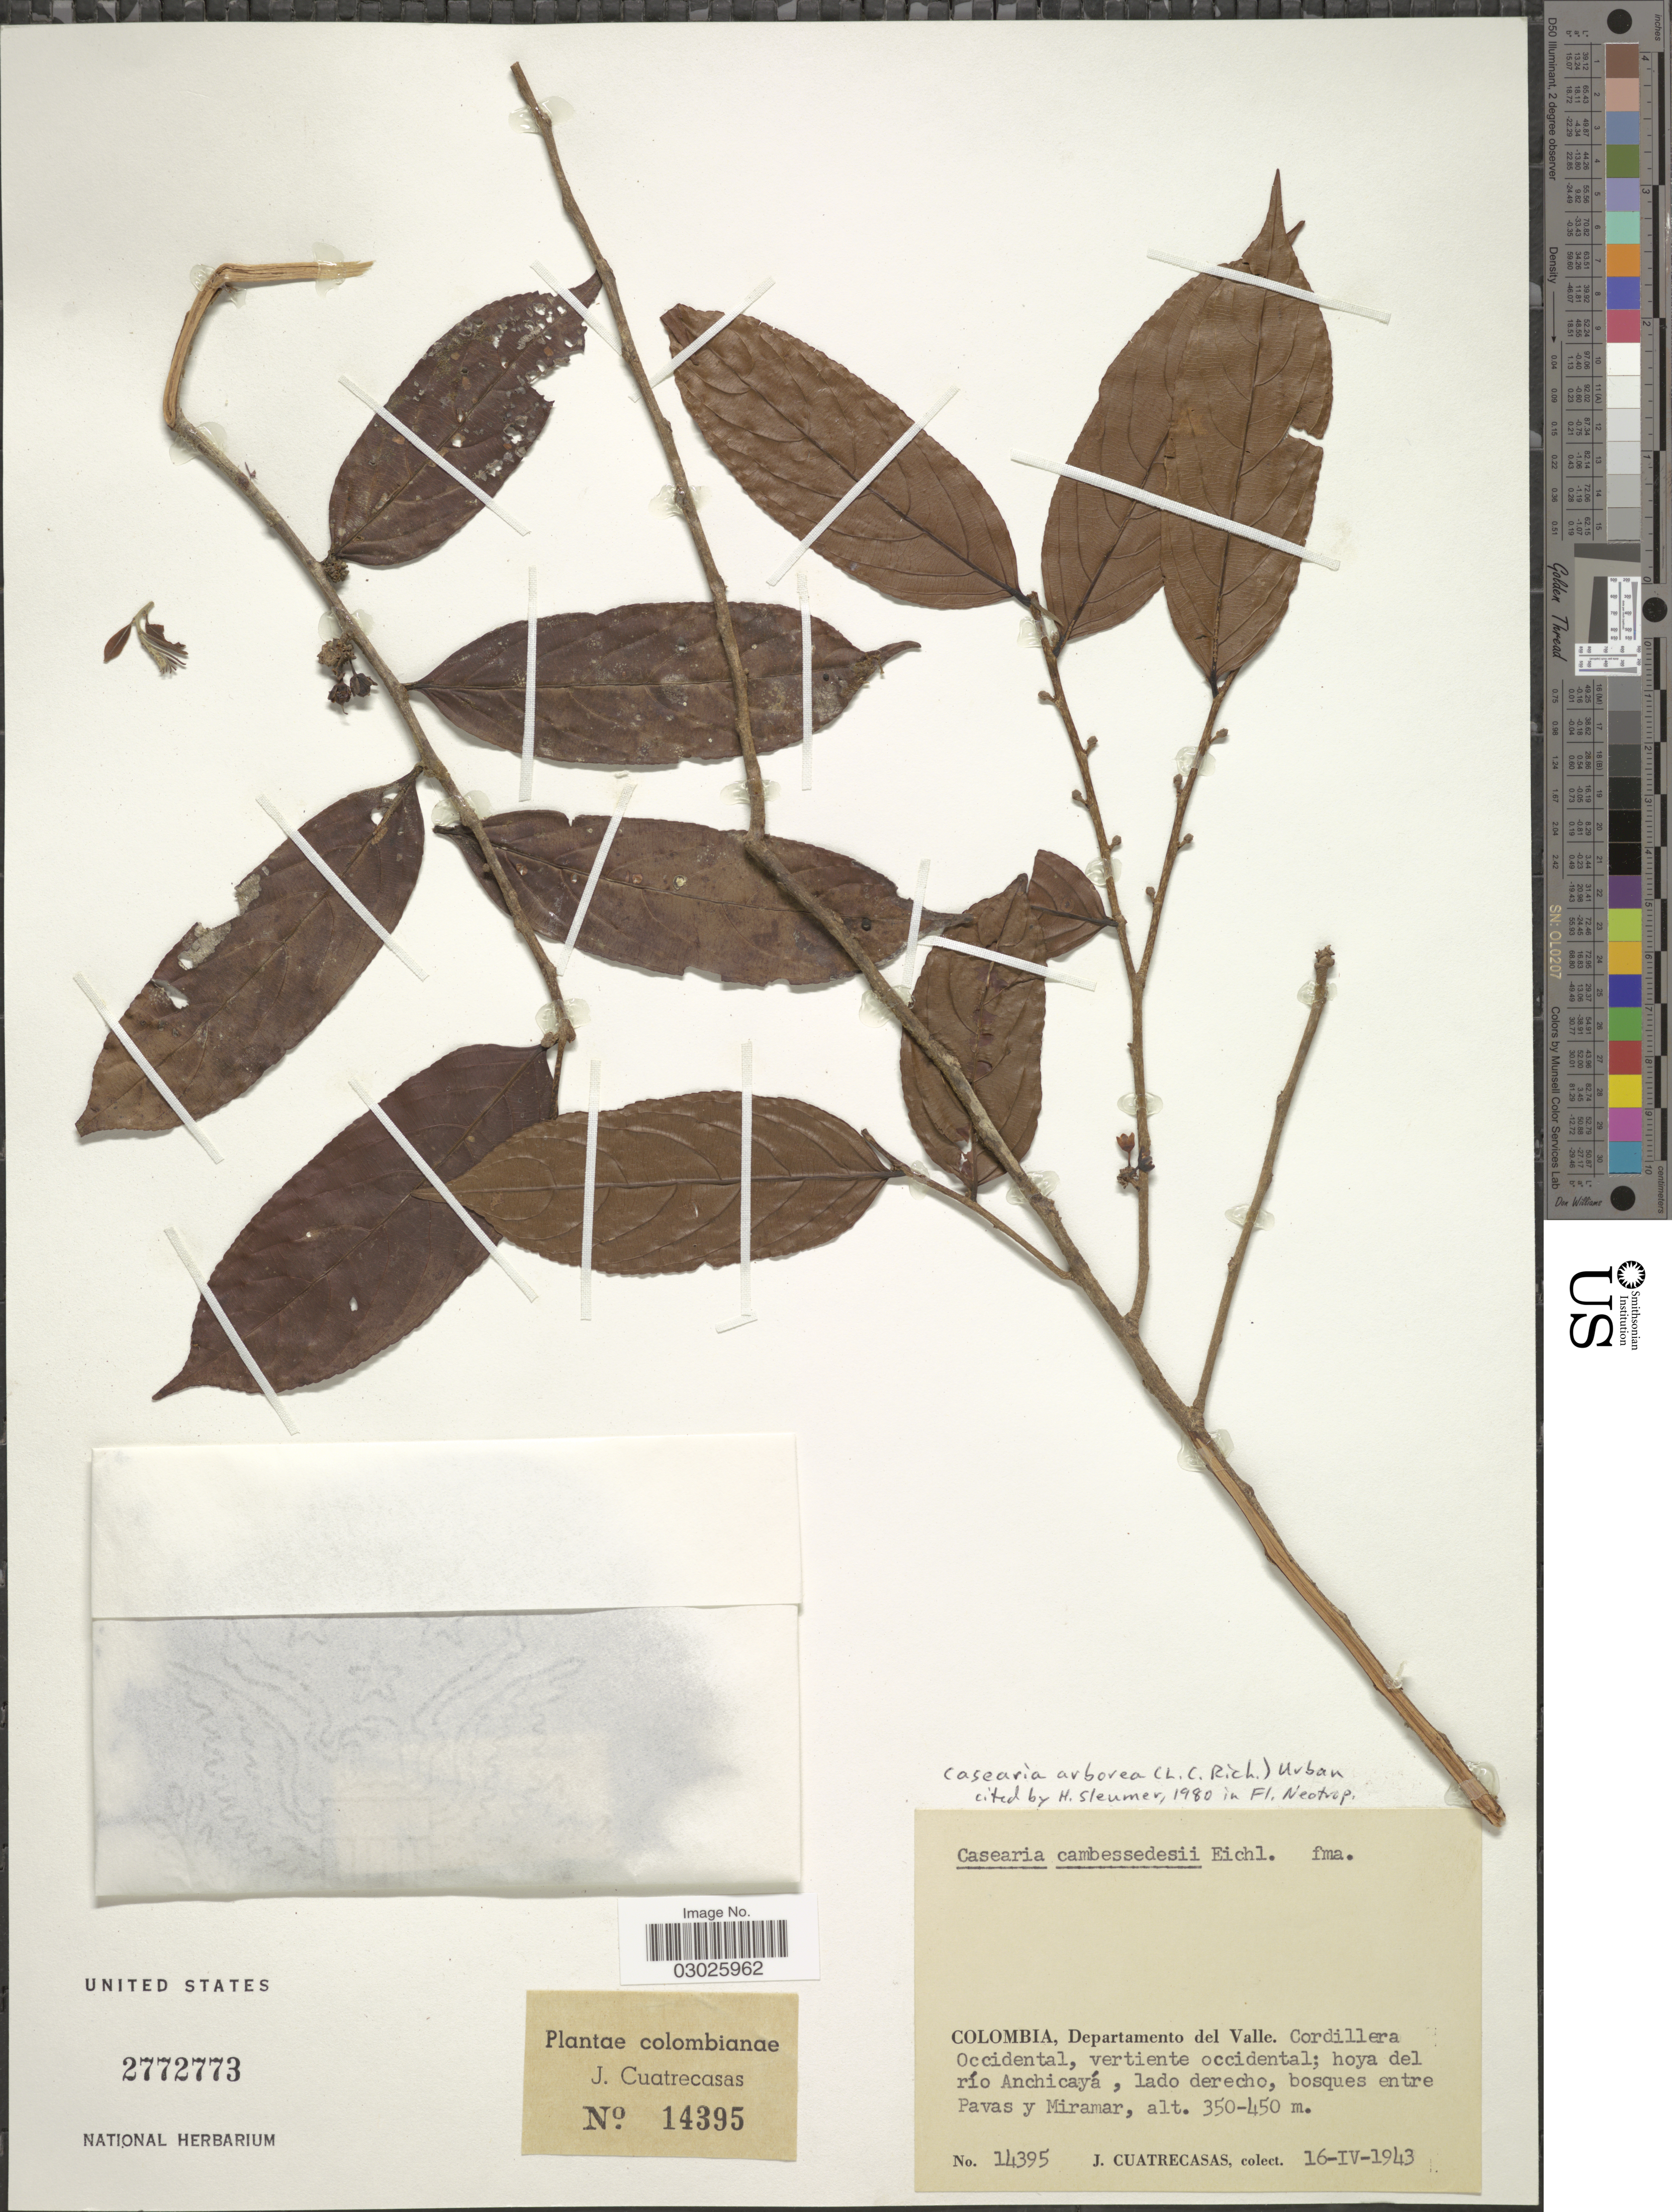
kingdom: Plantae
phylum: Tracheophyta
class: Magnoliopsida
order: Malpighiales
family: Salicaceae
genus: Casearia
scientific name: Casearia arborea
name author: (Rich.) Urb.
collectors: J. Cuatrecasas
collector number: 14395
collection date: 1943-04-16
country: Colombia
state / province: Valle del Cauca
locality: Departamento del Valle. Cordillera Occidental, vertiente occidental; hoya del río Anchicayá, lado derecho, bosques entre Pavas y Miramar.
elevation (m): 350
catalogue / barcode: US 2772773